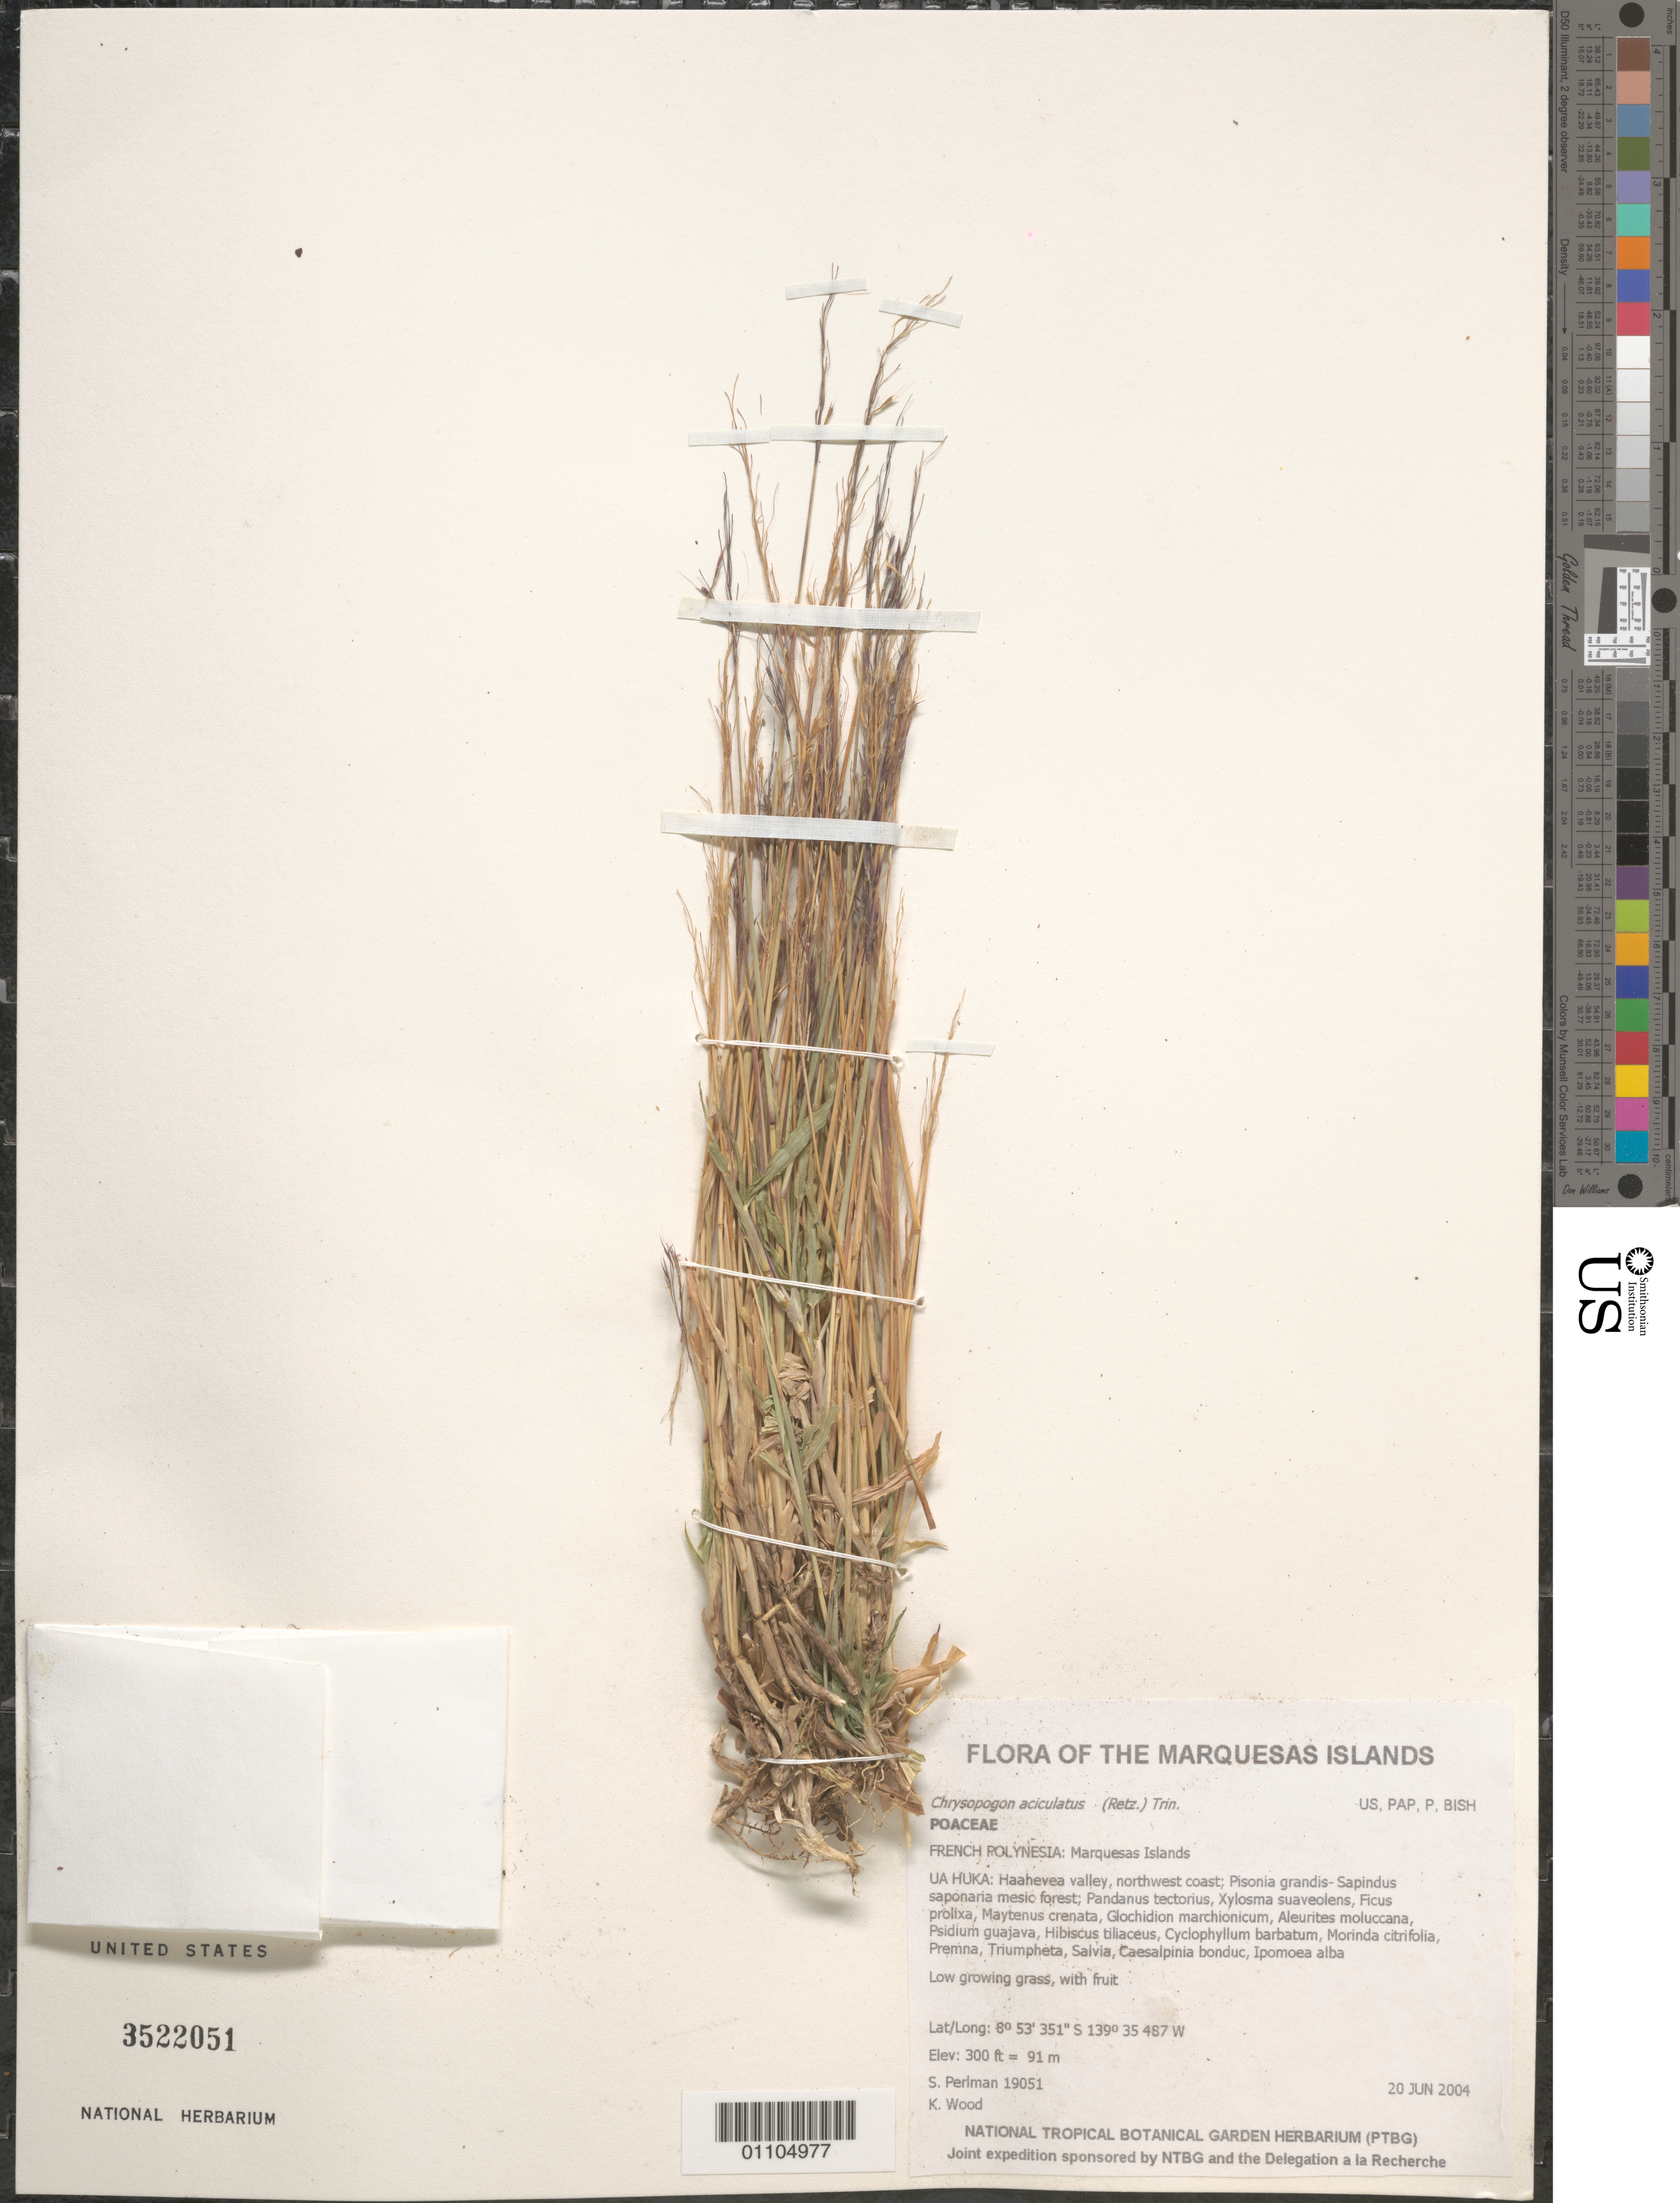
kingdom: Plantae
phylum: Tracheophyta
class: Liliopsida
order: Poales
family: Poaceae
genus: Chrysopogon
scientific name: Chrysopogon aciculatus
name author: (Retz.) Trin.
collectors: S. P. Perlman & K. R. Wood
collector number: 19051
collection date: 2004-06-20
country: French Polynesia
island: Ua Huka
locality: Haahevea valley, northwest coast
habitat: Pisonia grandis- Sapindus saponaria mesic forest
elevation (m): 91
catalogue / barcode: US 3522051